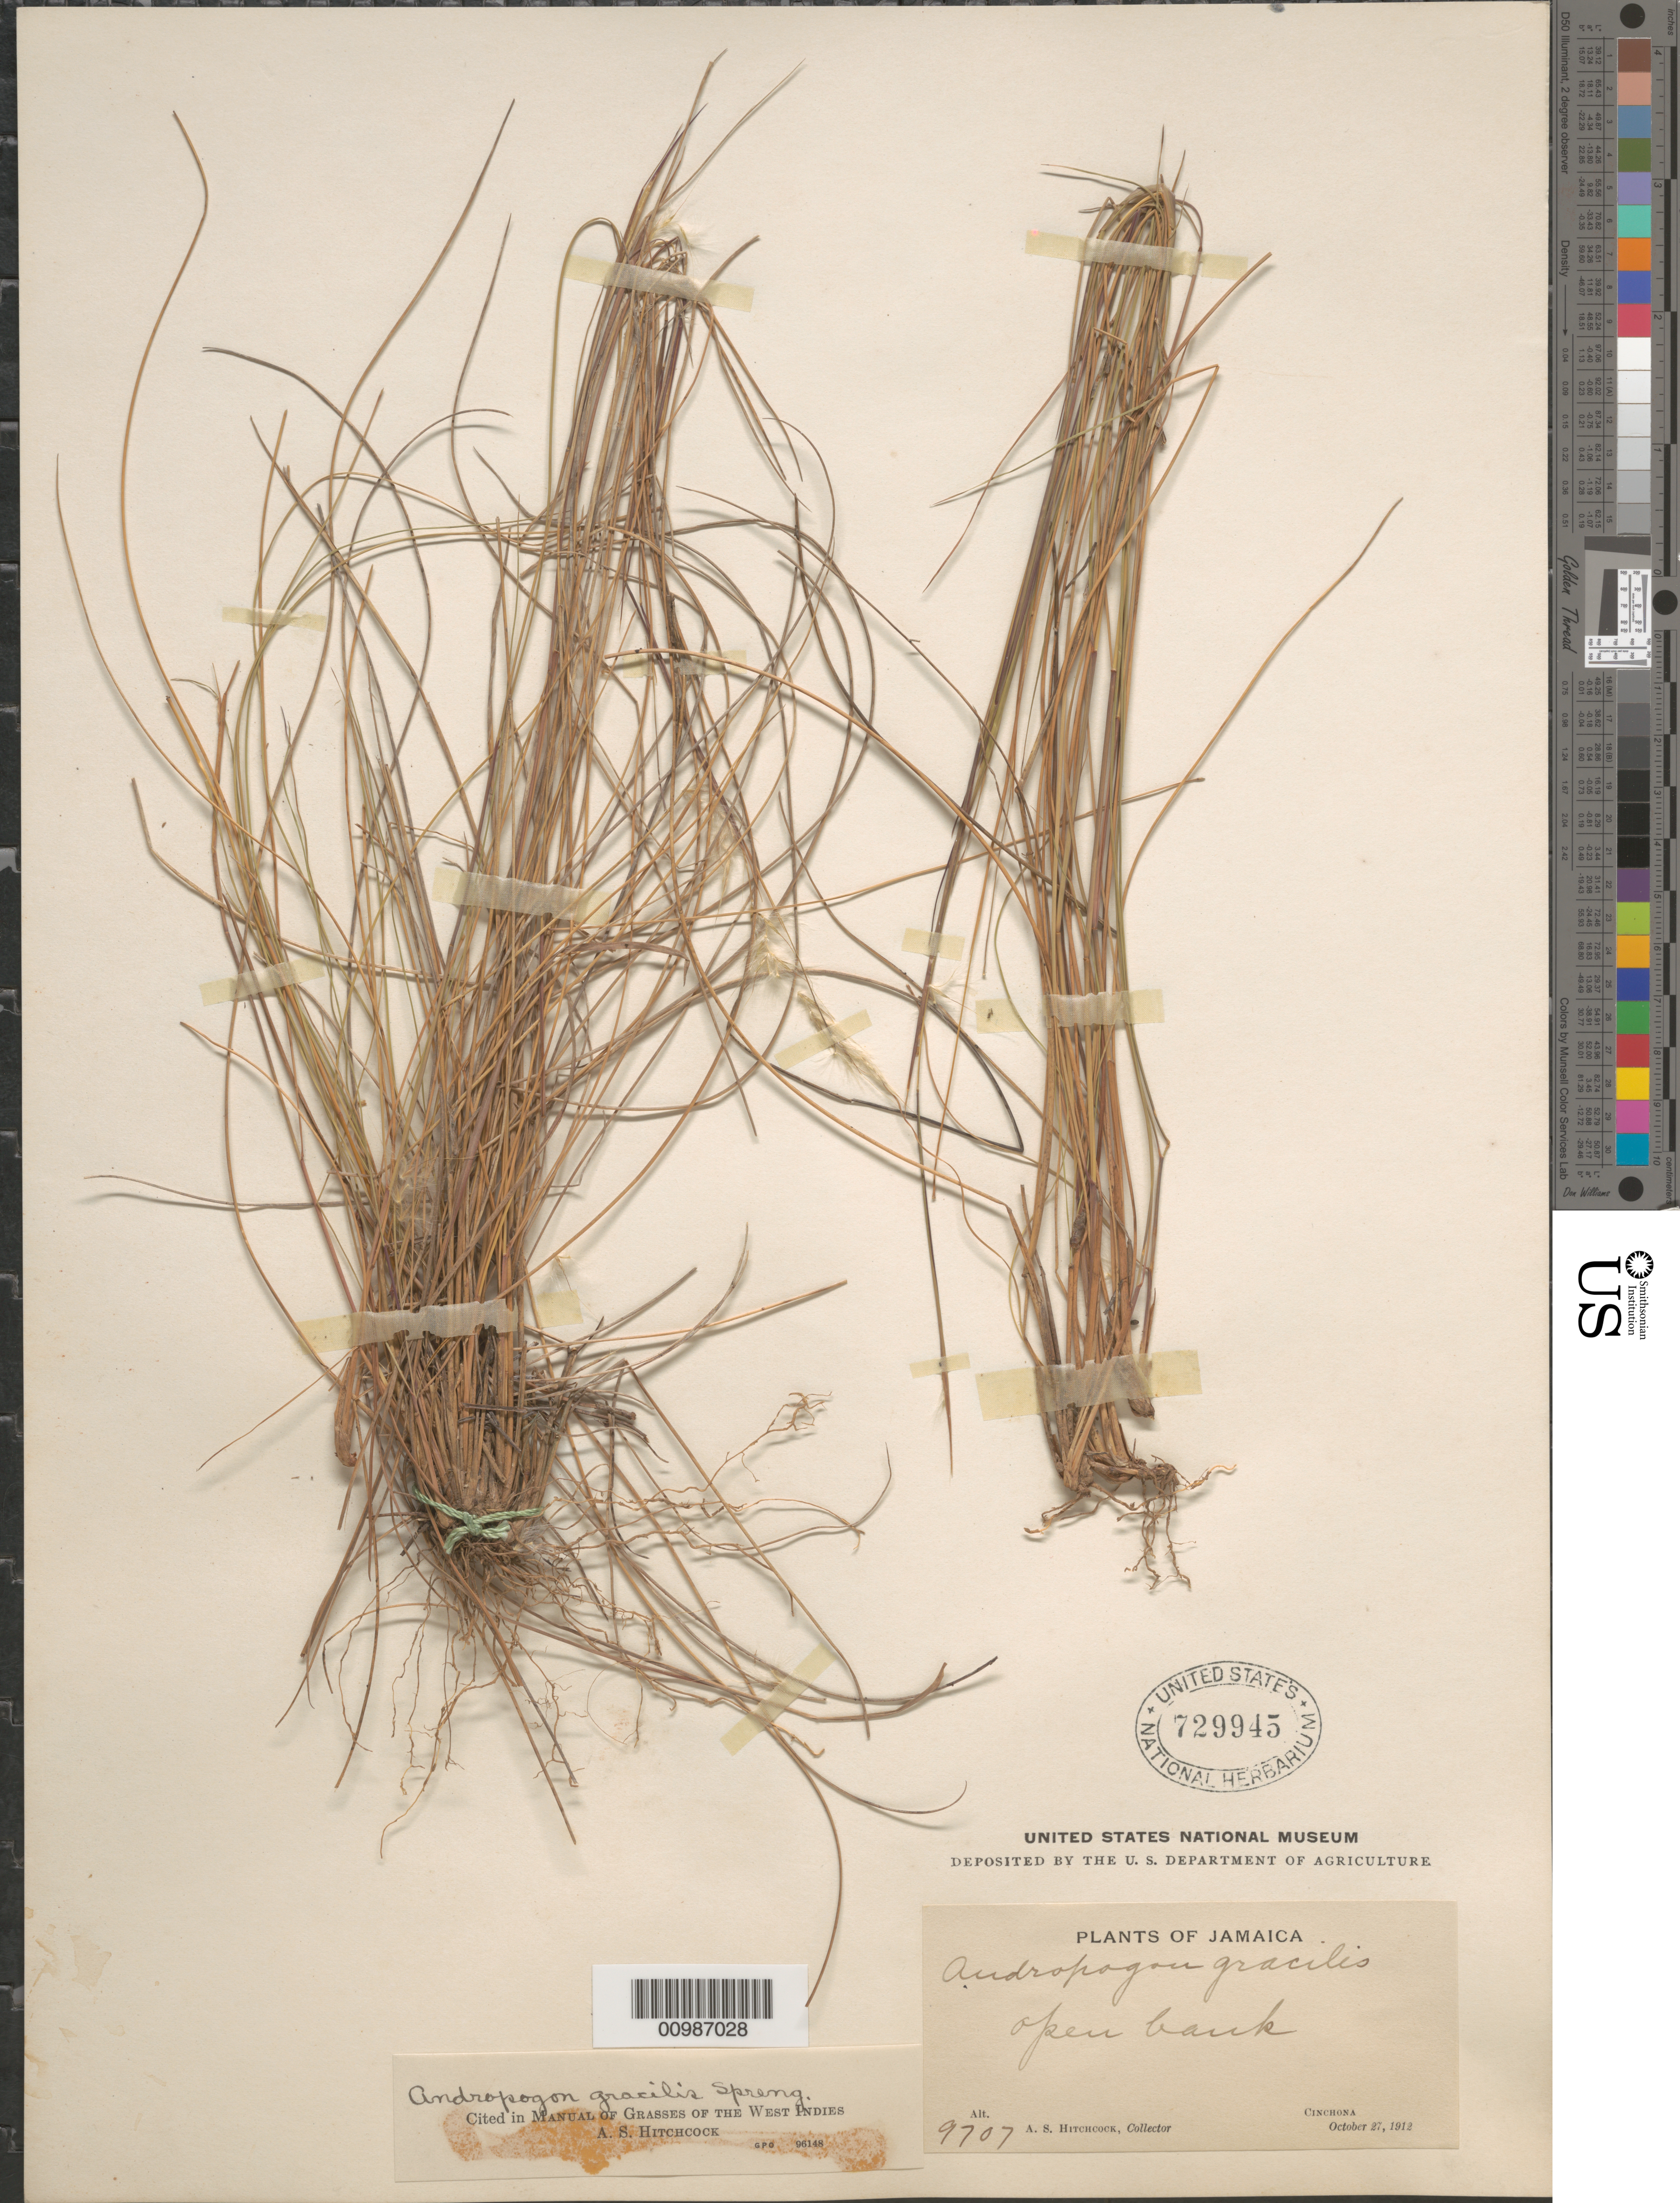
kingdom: Plantae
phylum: Tracheophyta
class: Liliopsida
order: Poales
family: Poaceae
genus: Andropogon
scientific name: Andropogon gracilis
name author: Spreng.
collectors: A. S. Hitchcock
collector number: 9707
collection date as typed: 27 Oct 1912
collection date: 1912-10-27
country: Jamaica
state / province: Saint Thomas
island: Jamaica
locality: Cinchona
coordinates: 0 N, 0 E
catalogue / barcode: US 729945